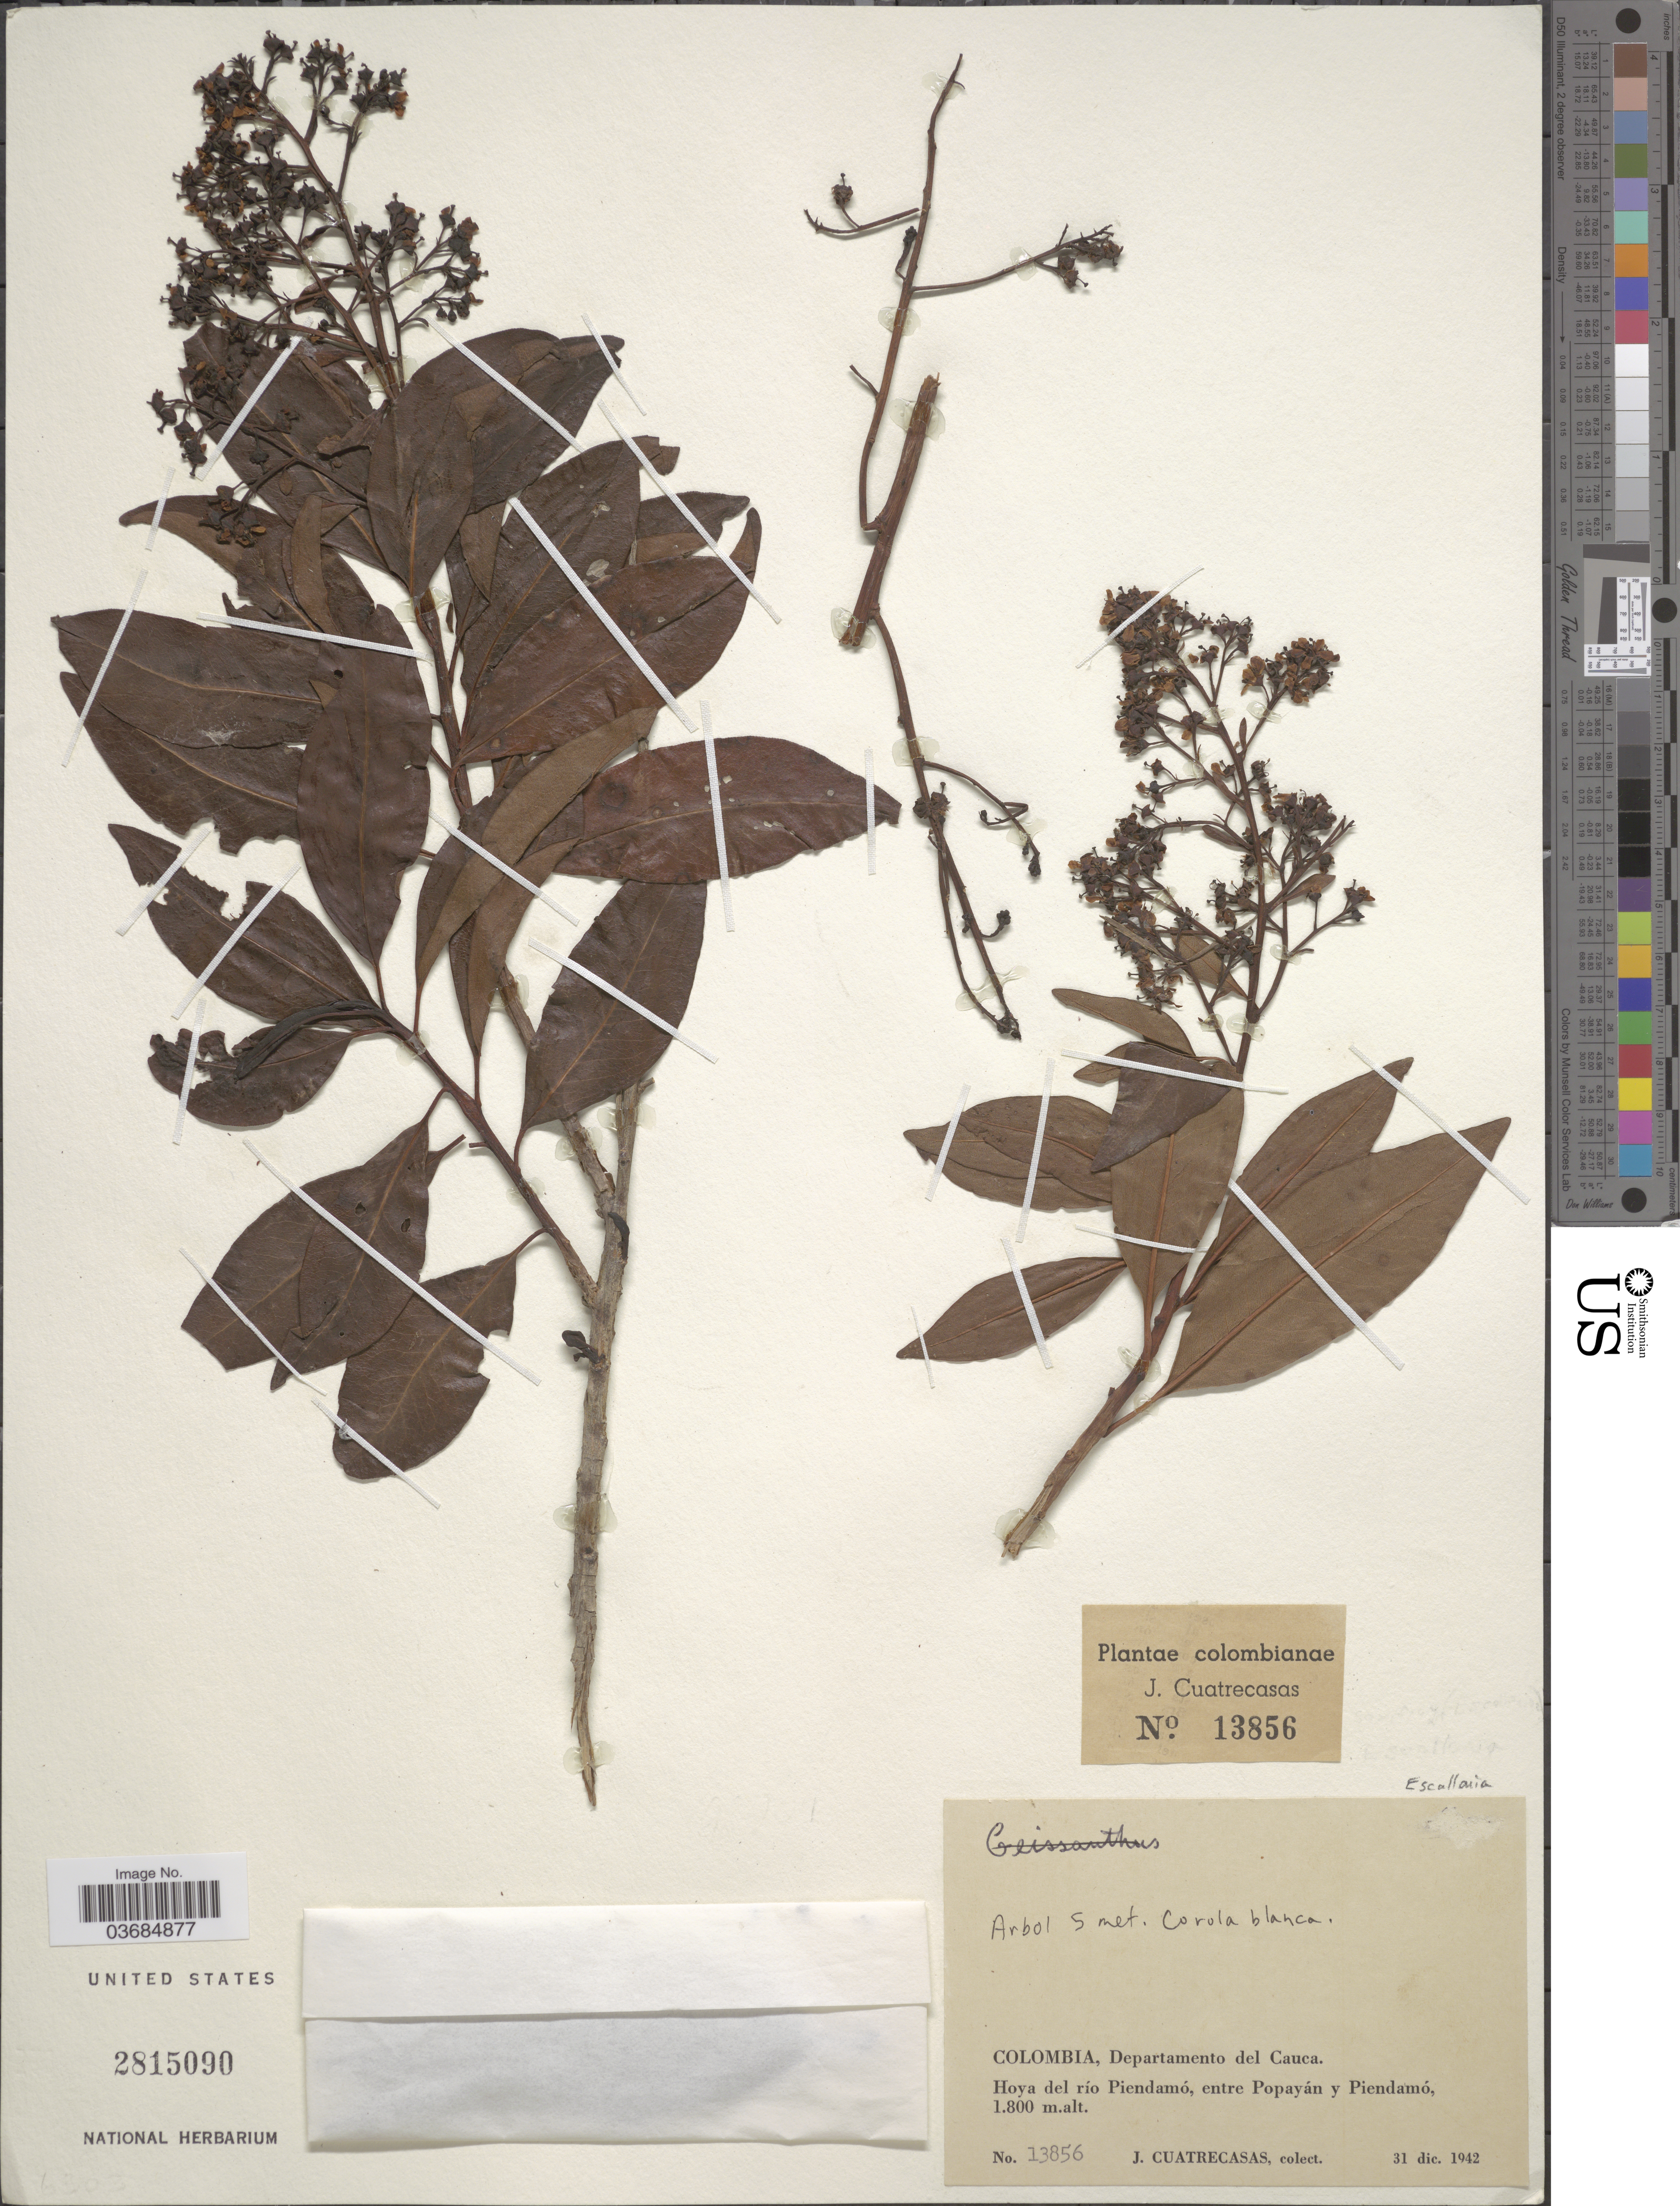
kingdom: Plantae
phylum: Tracheophyta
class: Magnoliopsida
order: Escalloniales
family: Escalloniaceae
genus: Escallonia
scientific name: Escallonia sp.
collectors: J. Cuatrecasas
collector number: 13856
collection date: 1942-12-31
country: Colombia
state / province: Cauca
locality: Departamento del Cauca. Hoya del río Piendamó, entre Popayán y Piendamó.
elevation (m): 1800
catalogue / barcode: US 2815090